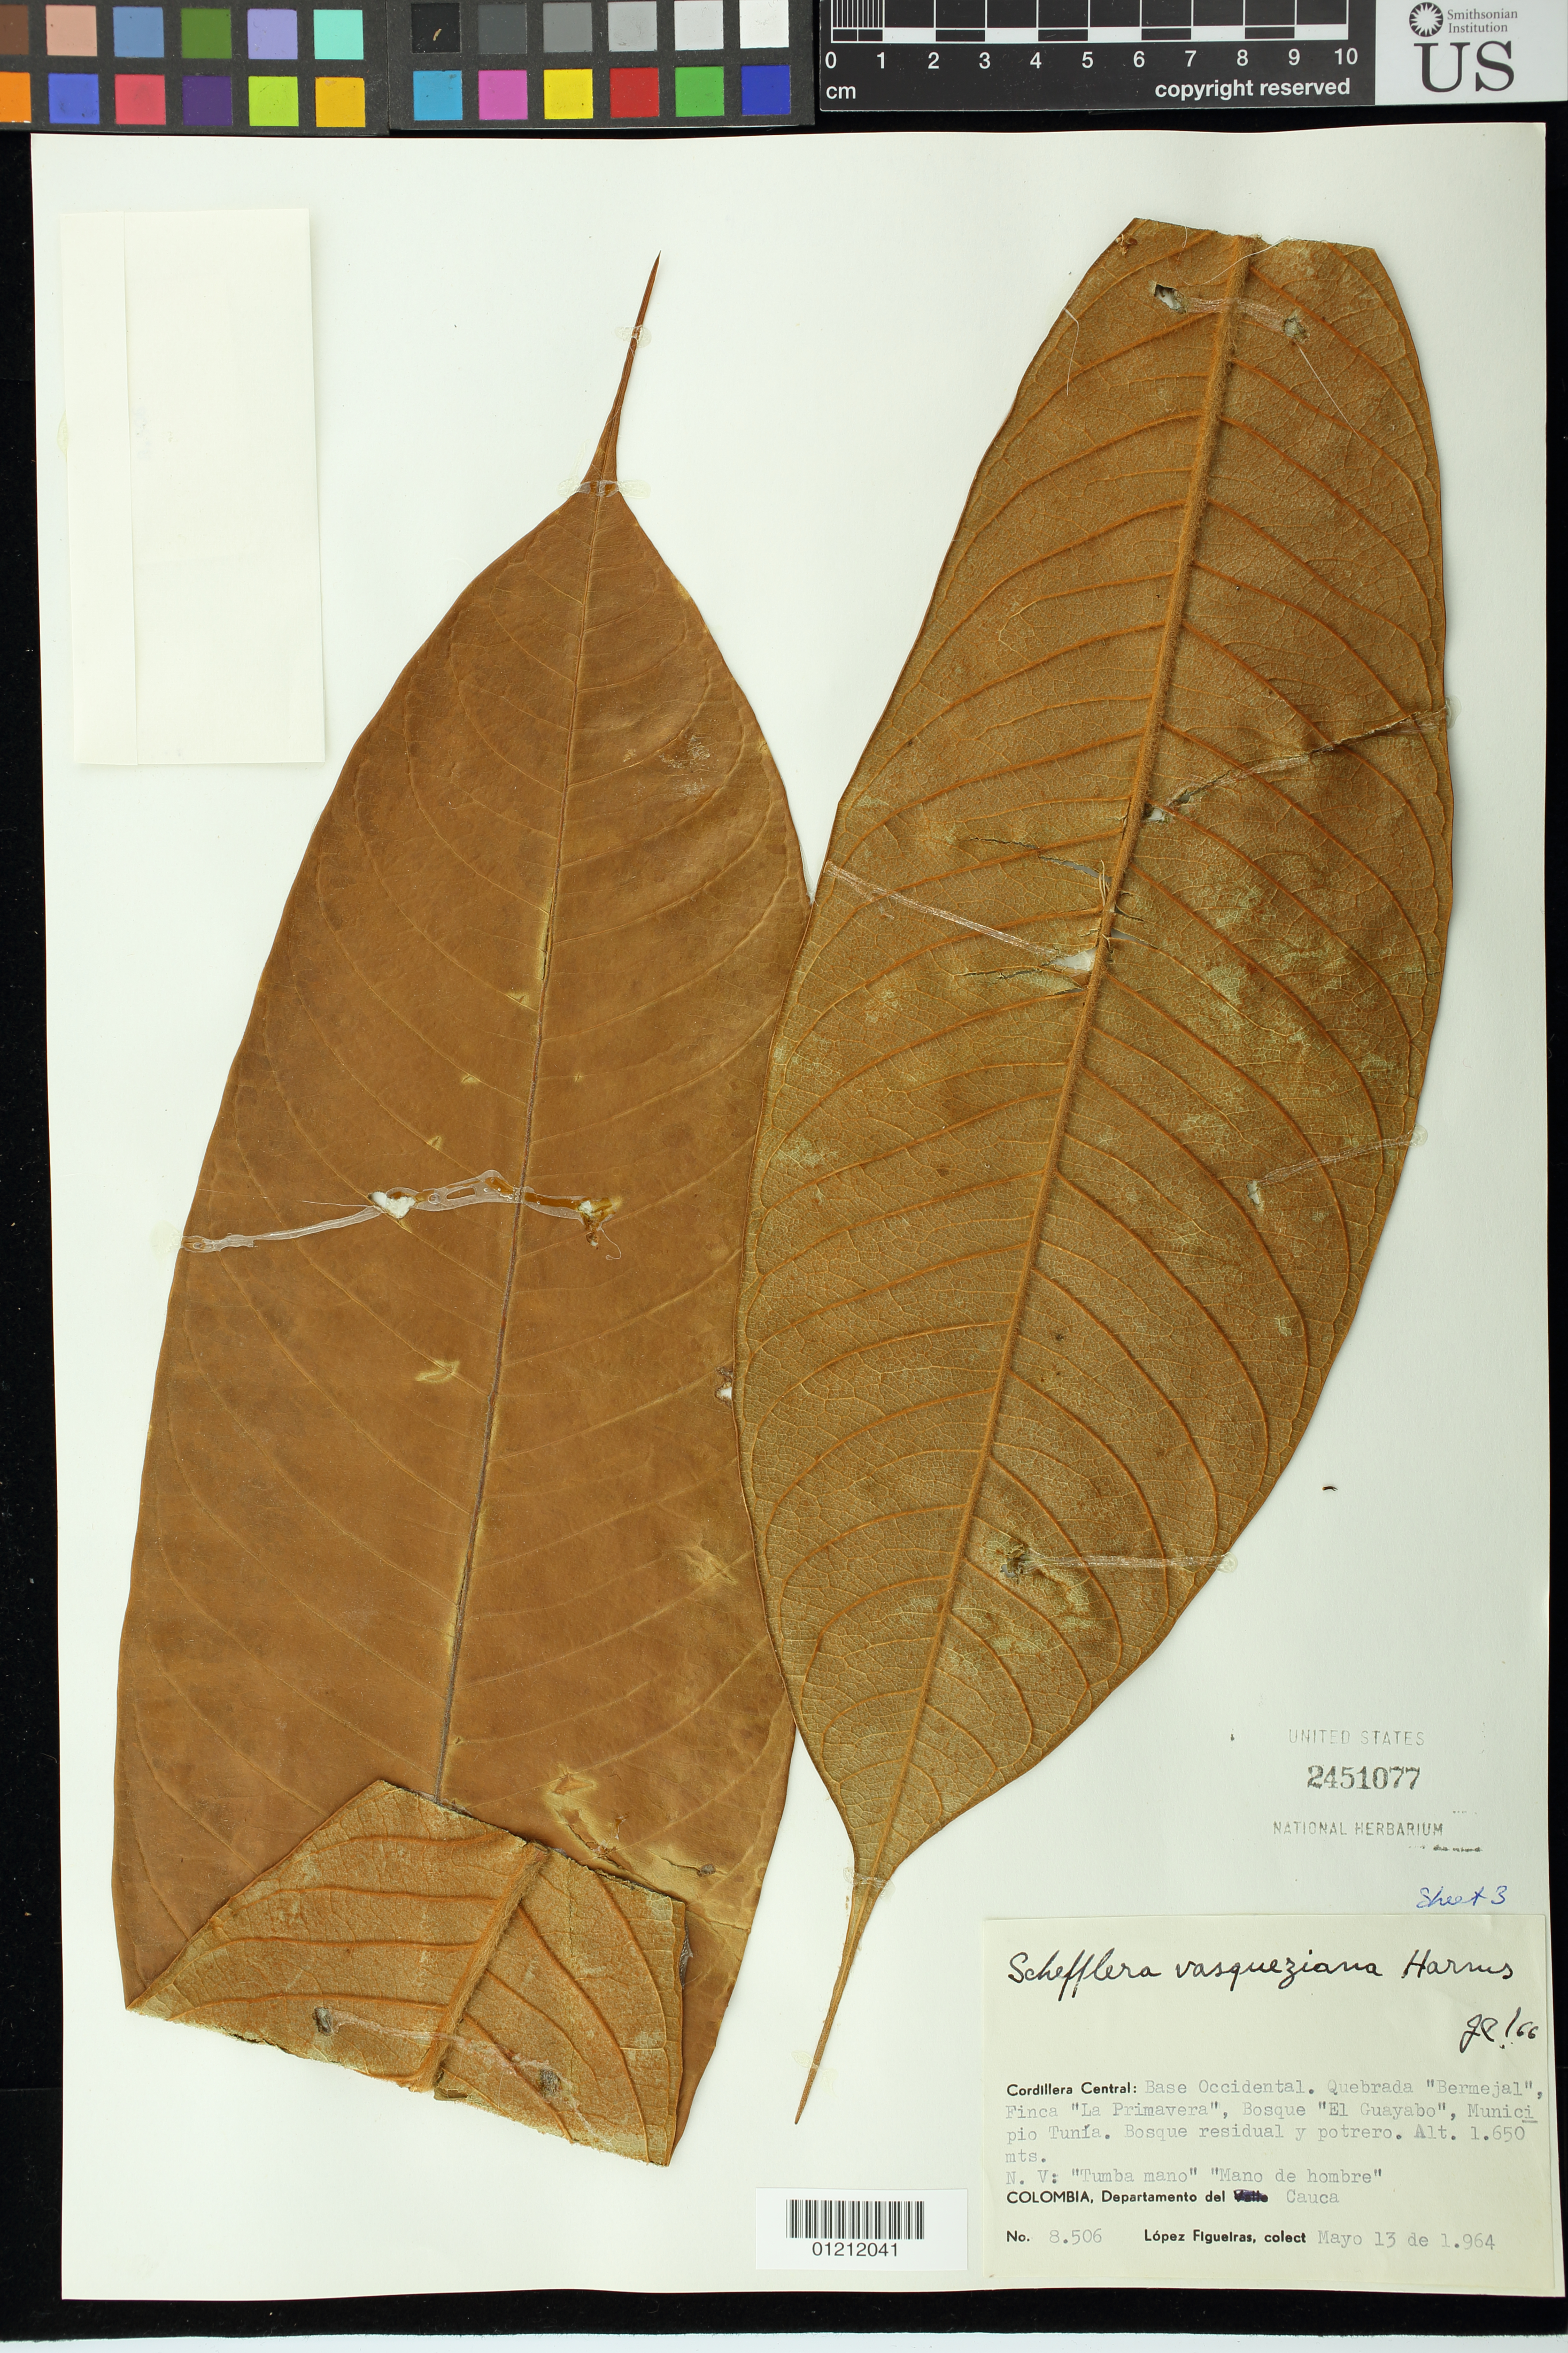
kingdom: Plantae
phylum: Tracheophyta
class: Magnoliopsida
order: Apiales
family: Araliaceae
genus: Schefflera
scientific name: Schefflera vasqueziana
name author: Harms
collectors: M. López Figueiras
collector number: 8506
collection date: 1964-05-13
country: Colombia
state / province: Cauca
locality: Cordillera Central: Base Occidental. Quebrada "Bermejal", Finca "La Primavera", Bosque "El Guayabo", Muncipio Tunía. Bosque residual y potrero.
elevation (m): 1650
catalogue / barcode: US 2451077